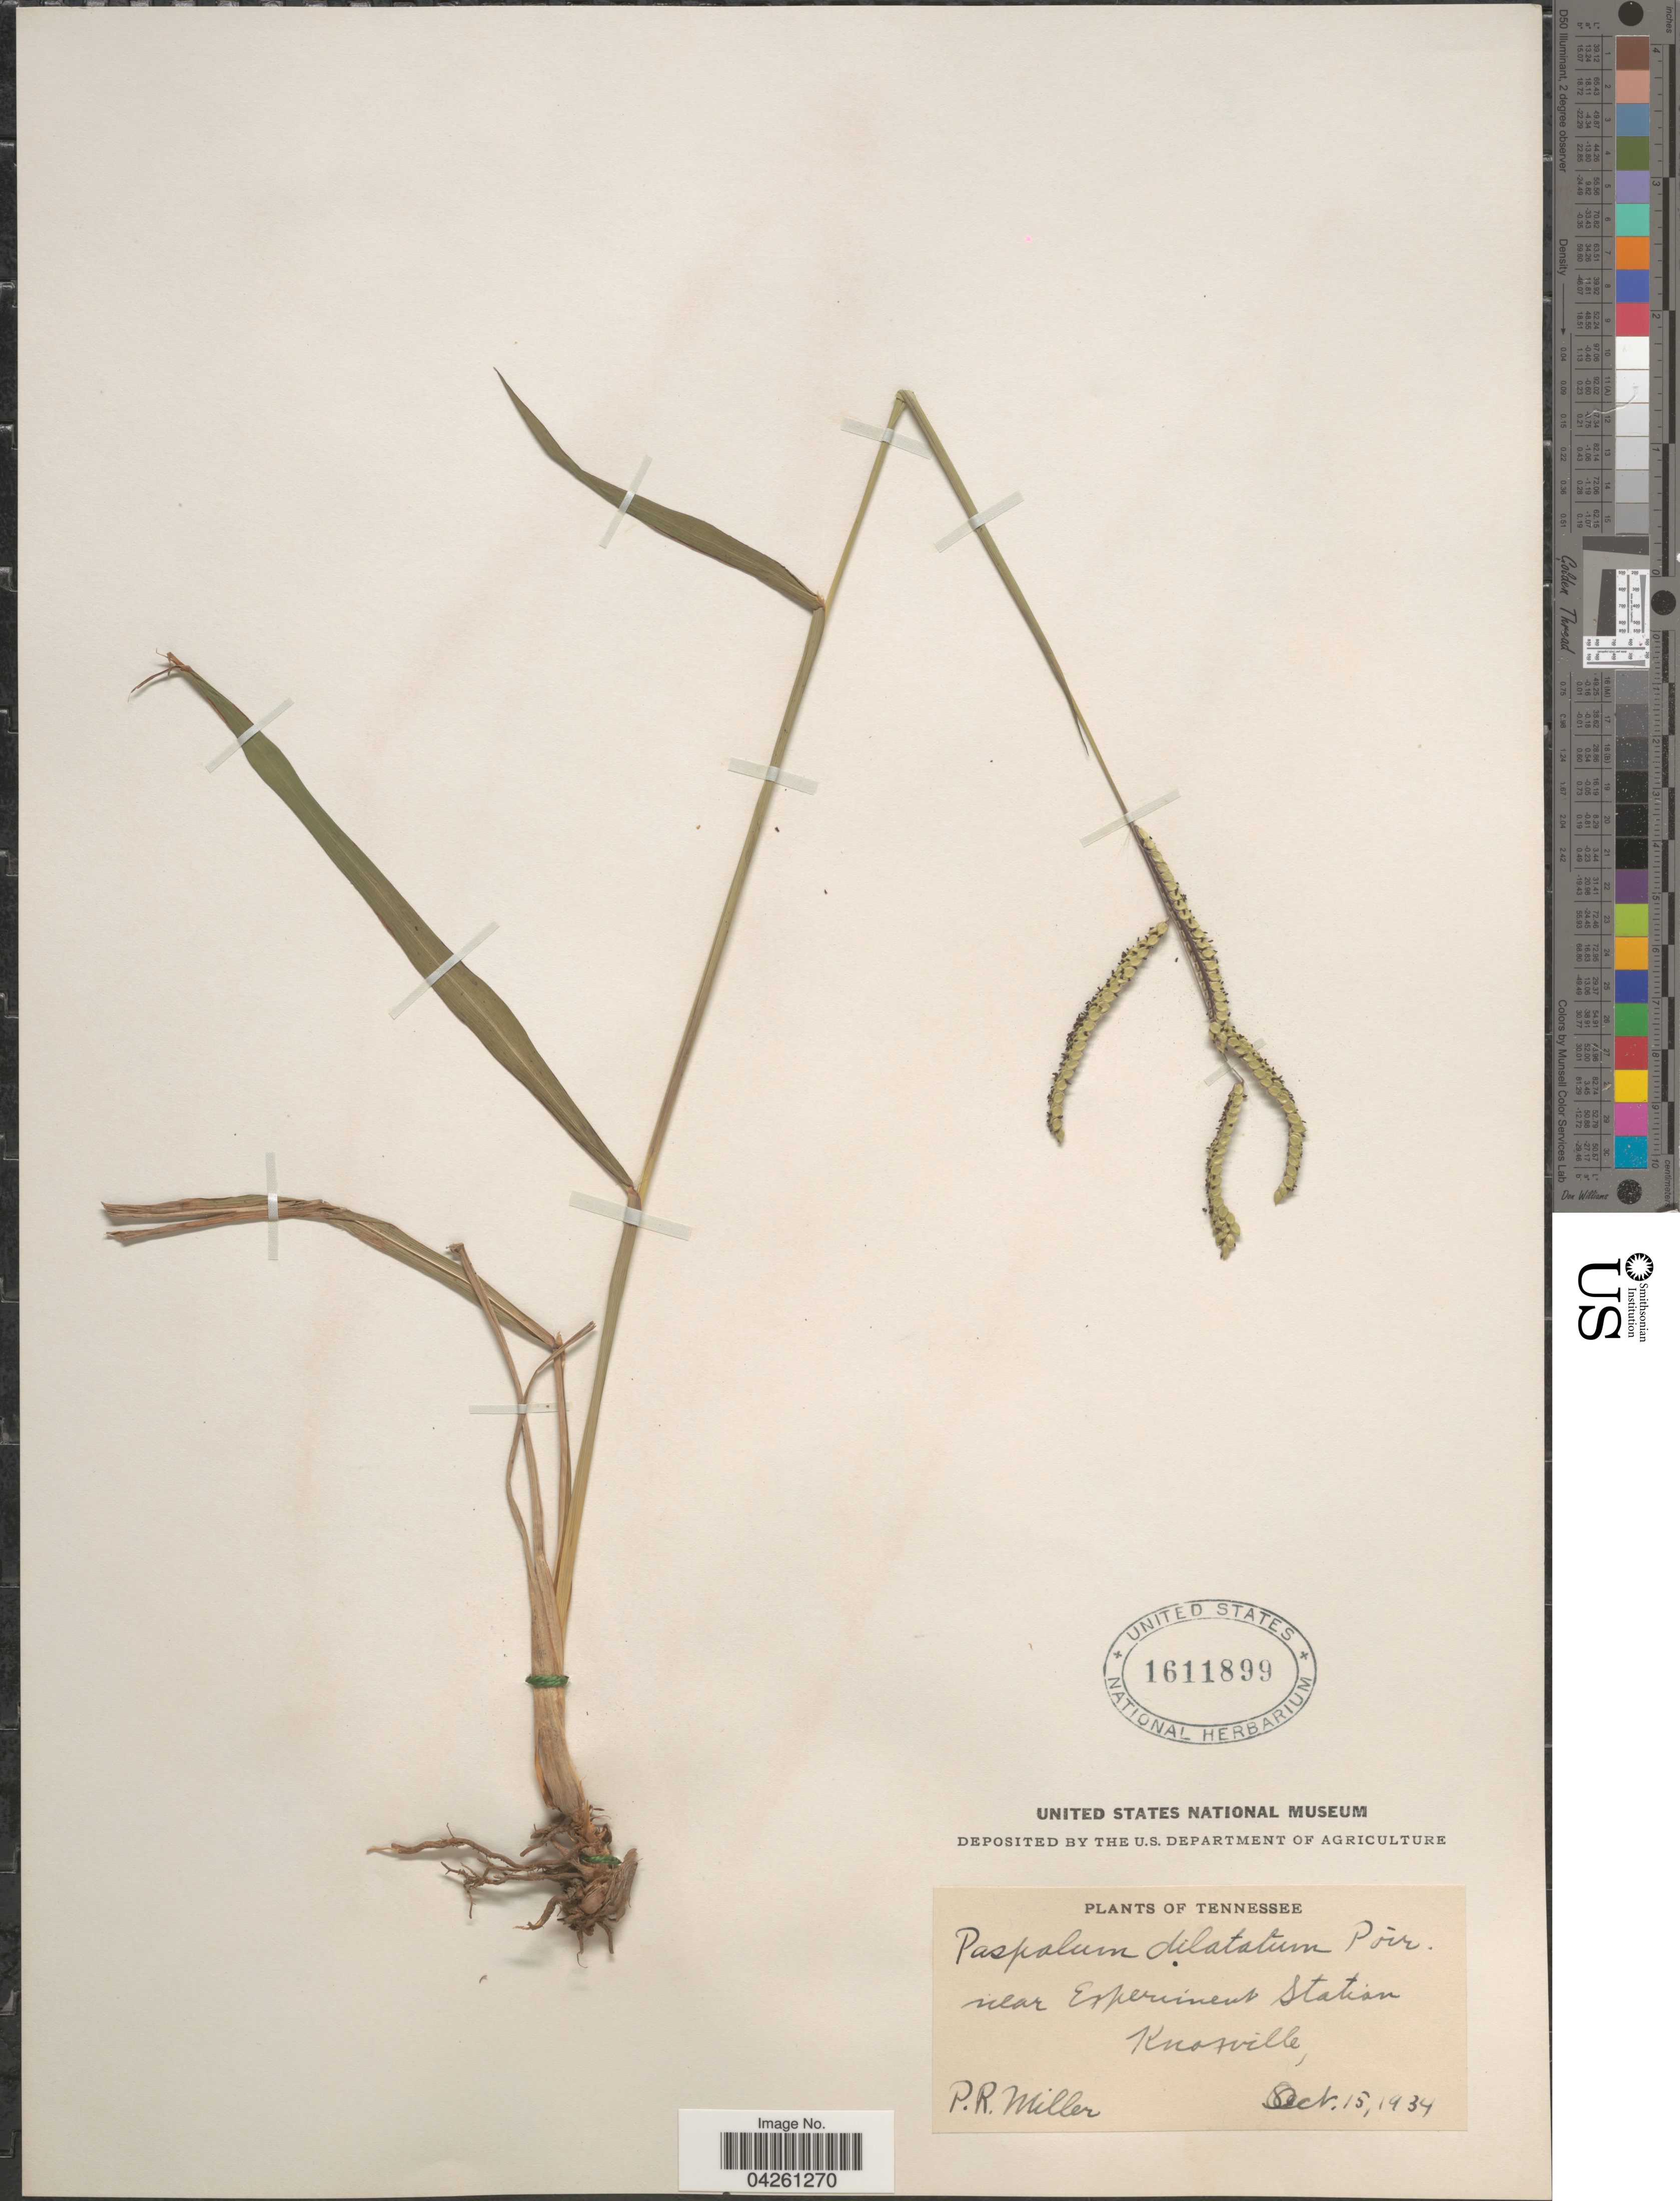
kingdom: Plantae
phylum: Tracheophyta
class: Liliopsida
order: Poales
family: Poaceae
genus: Paspalum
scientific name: Paspalum dilatatum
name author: Poir.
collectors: P. Miller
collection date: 1934-10-15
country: United States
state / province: Tennessee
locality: Near Experiment Station, Knoxville.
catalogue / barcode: US 1611899